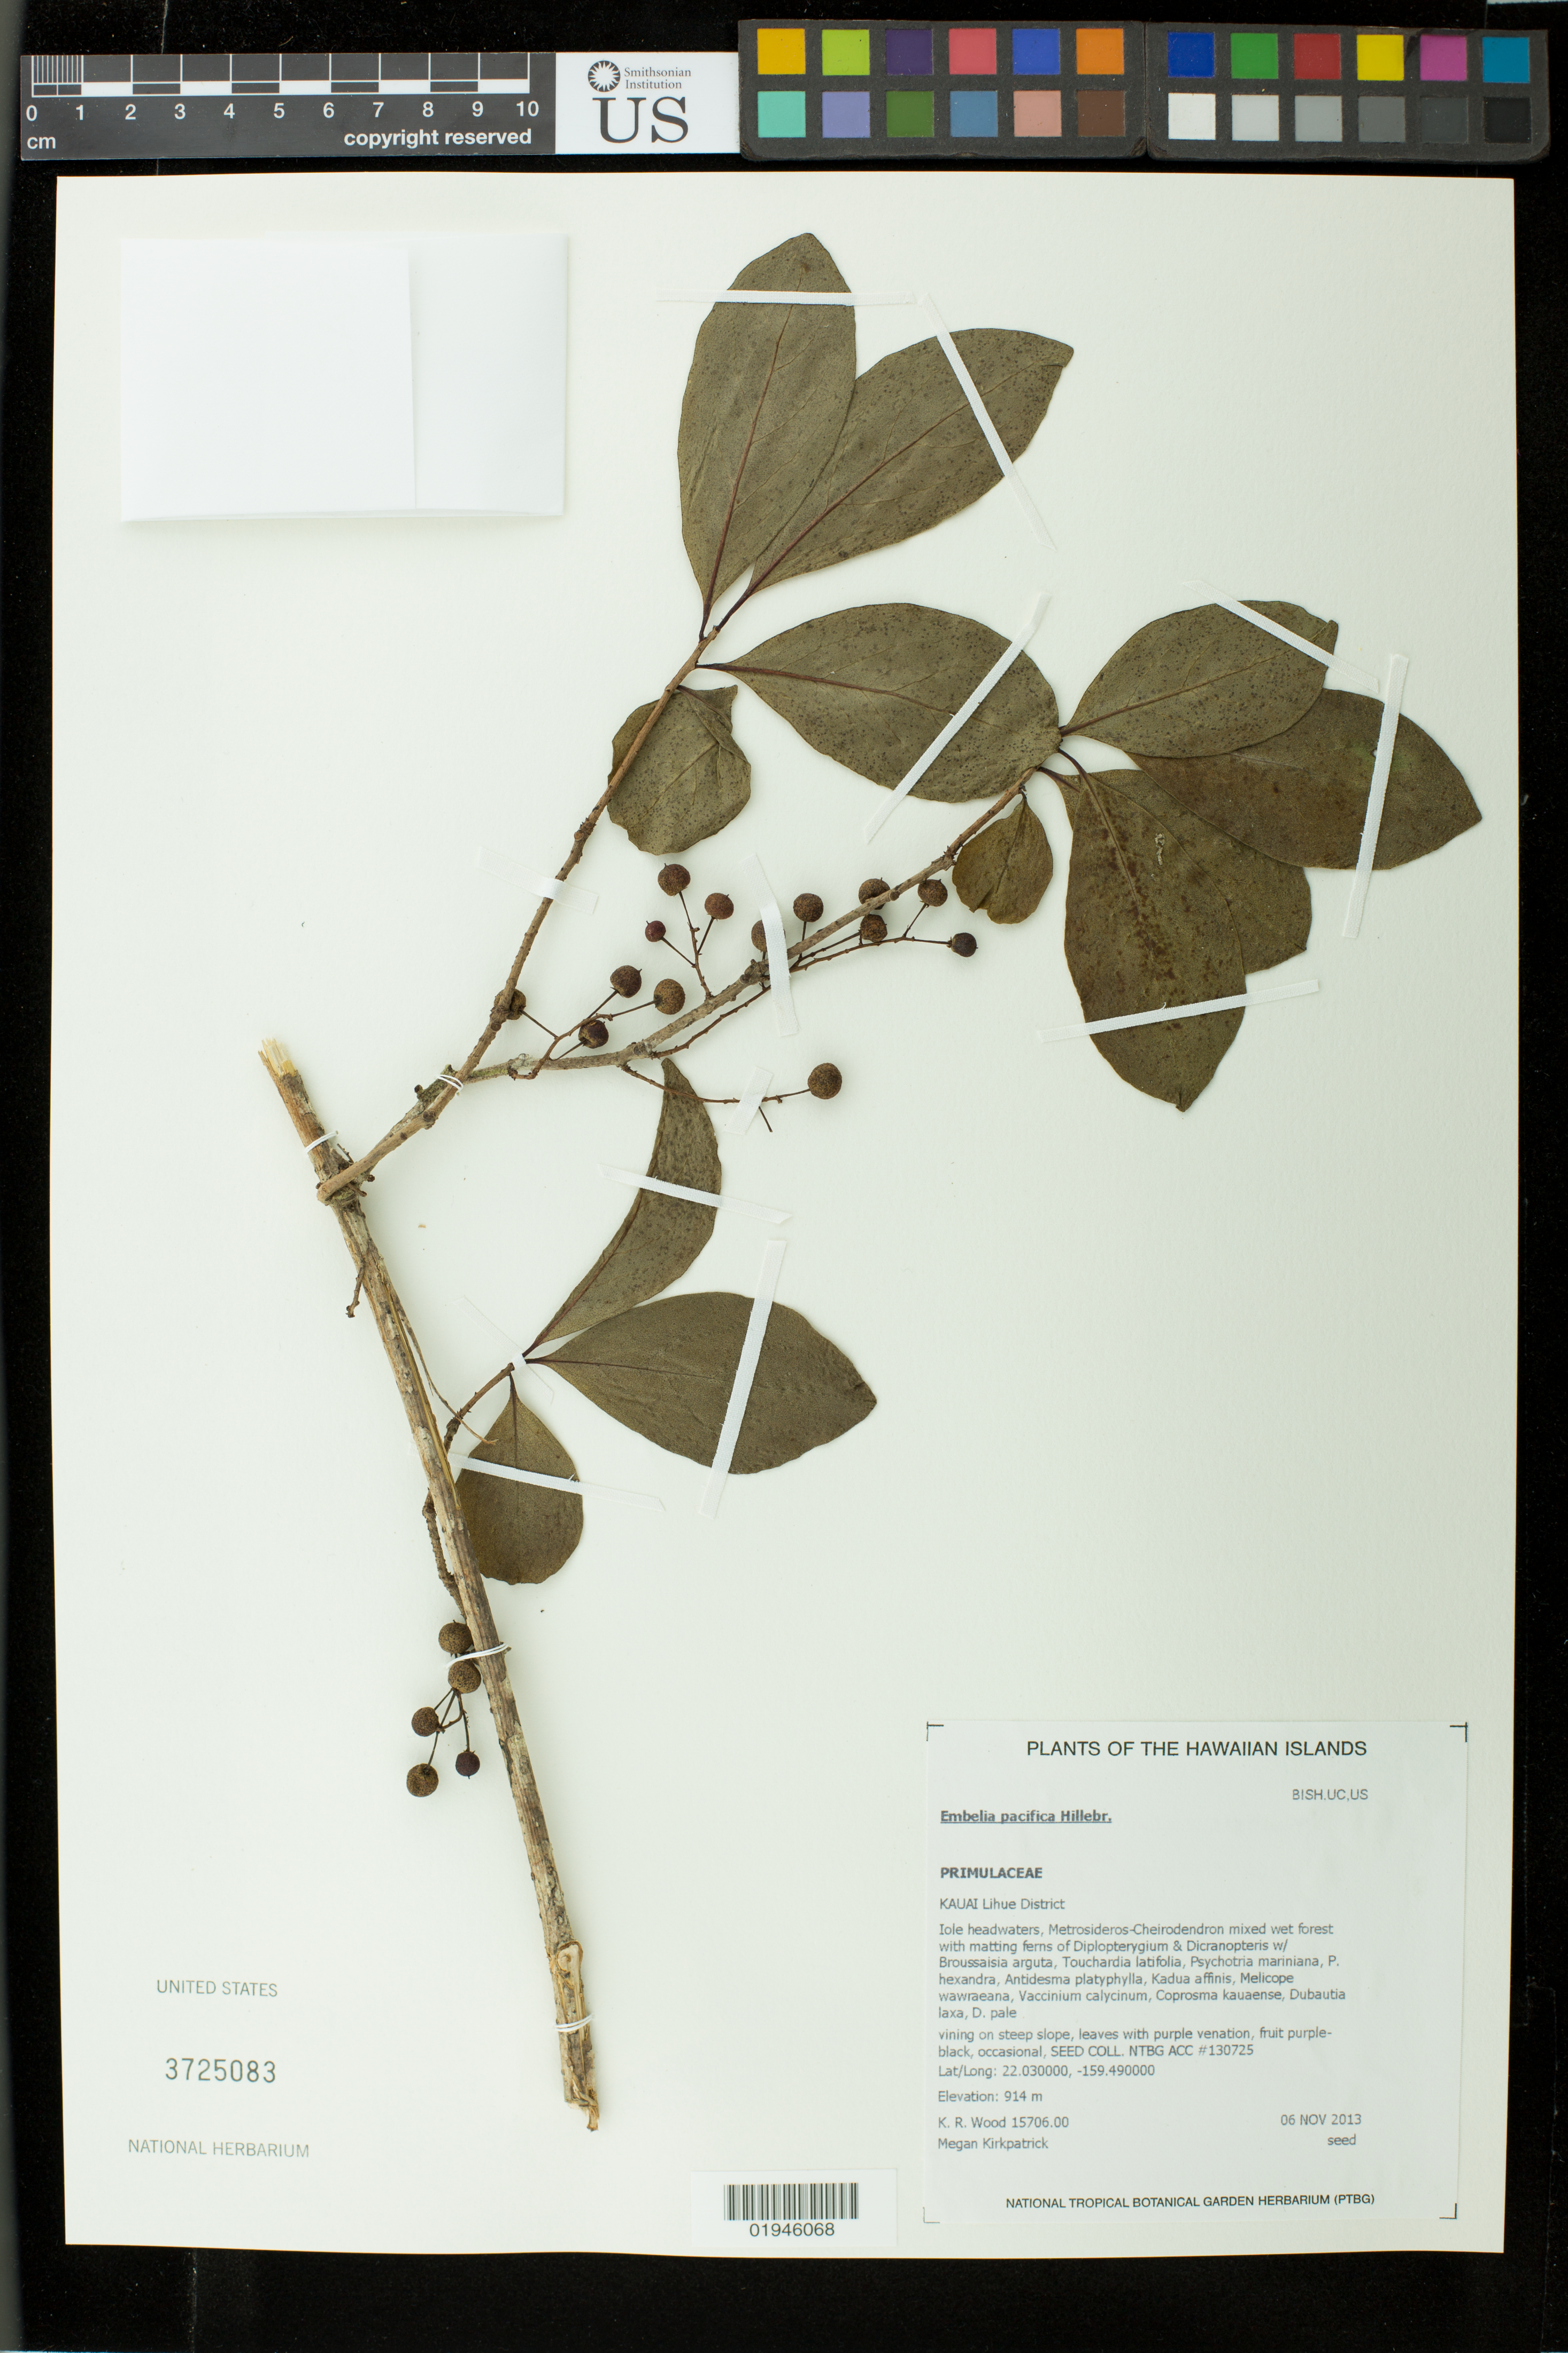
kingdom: Plantae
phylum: Tracheophyta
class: Magnoliopsida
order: Ericales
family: Primulaceae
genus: Embelia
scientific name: Embelia pacifica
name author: Hillebr.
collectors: K. R. Wood & M. Kirkpatrick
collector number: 15706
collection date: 2013-11-06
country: United States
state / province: Hawaii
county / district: Kauai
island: Kaua'i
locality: Lihue District, Iole headwaters.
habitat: Mixed wet forest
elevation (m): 914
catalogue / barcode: US 3725083